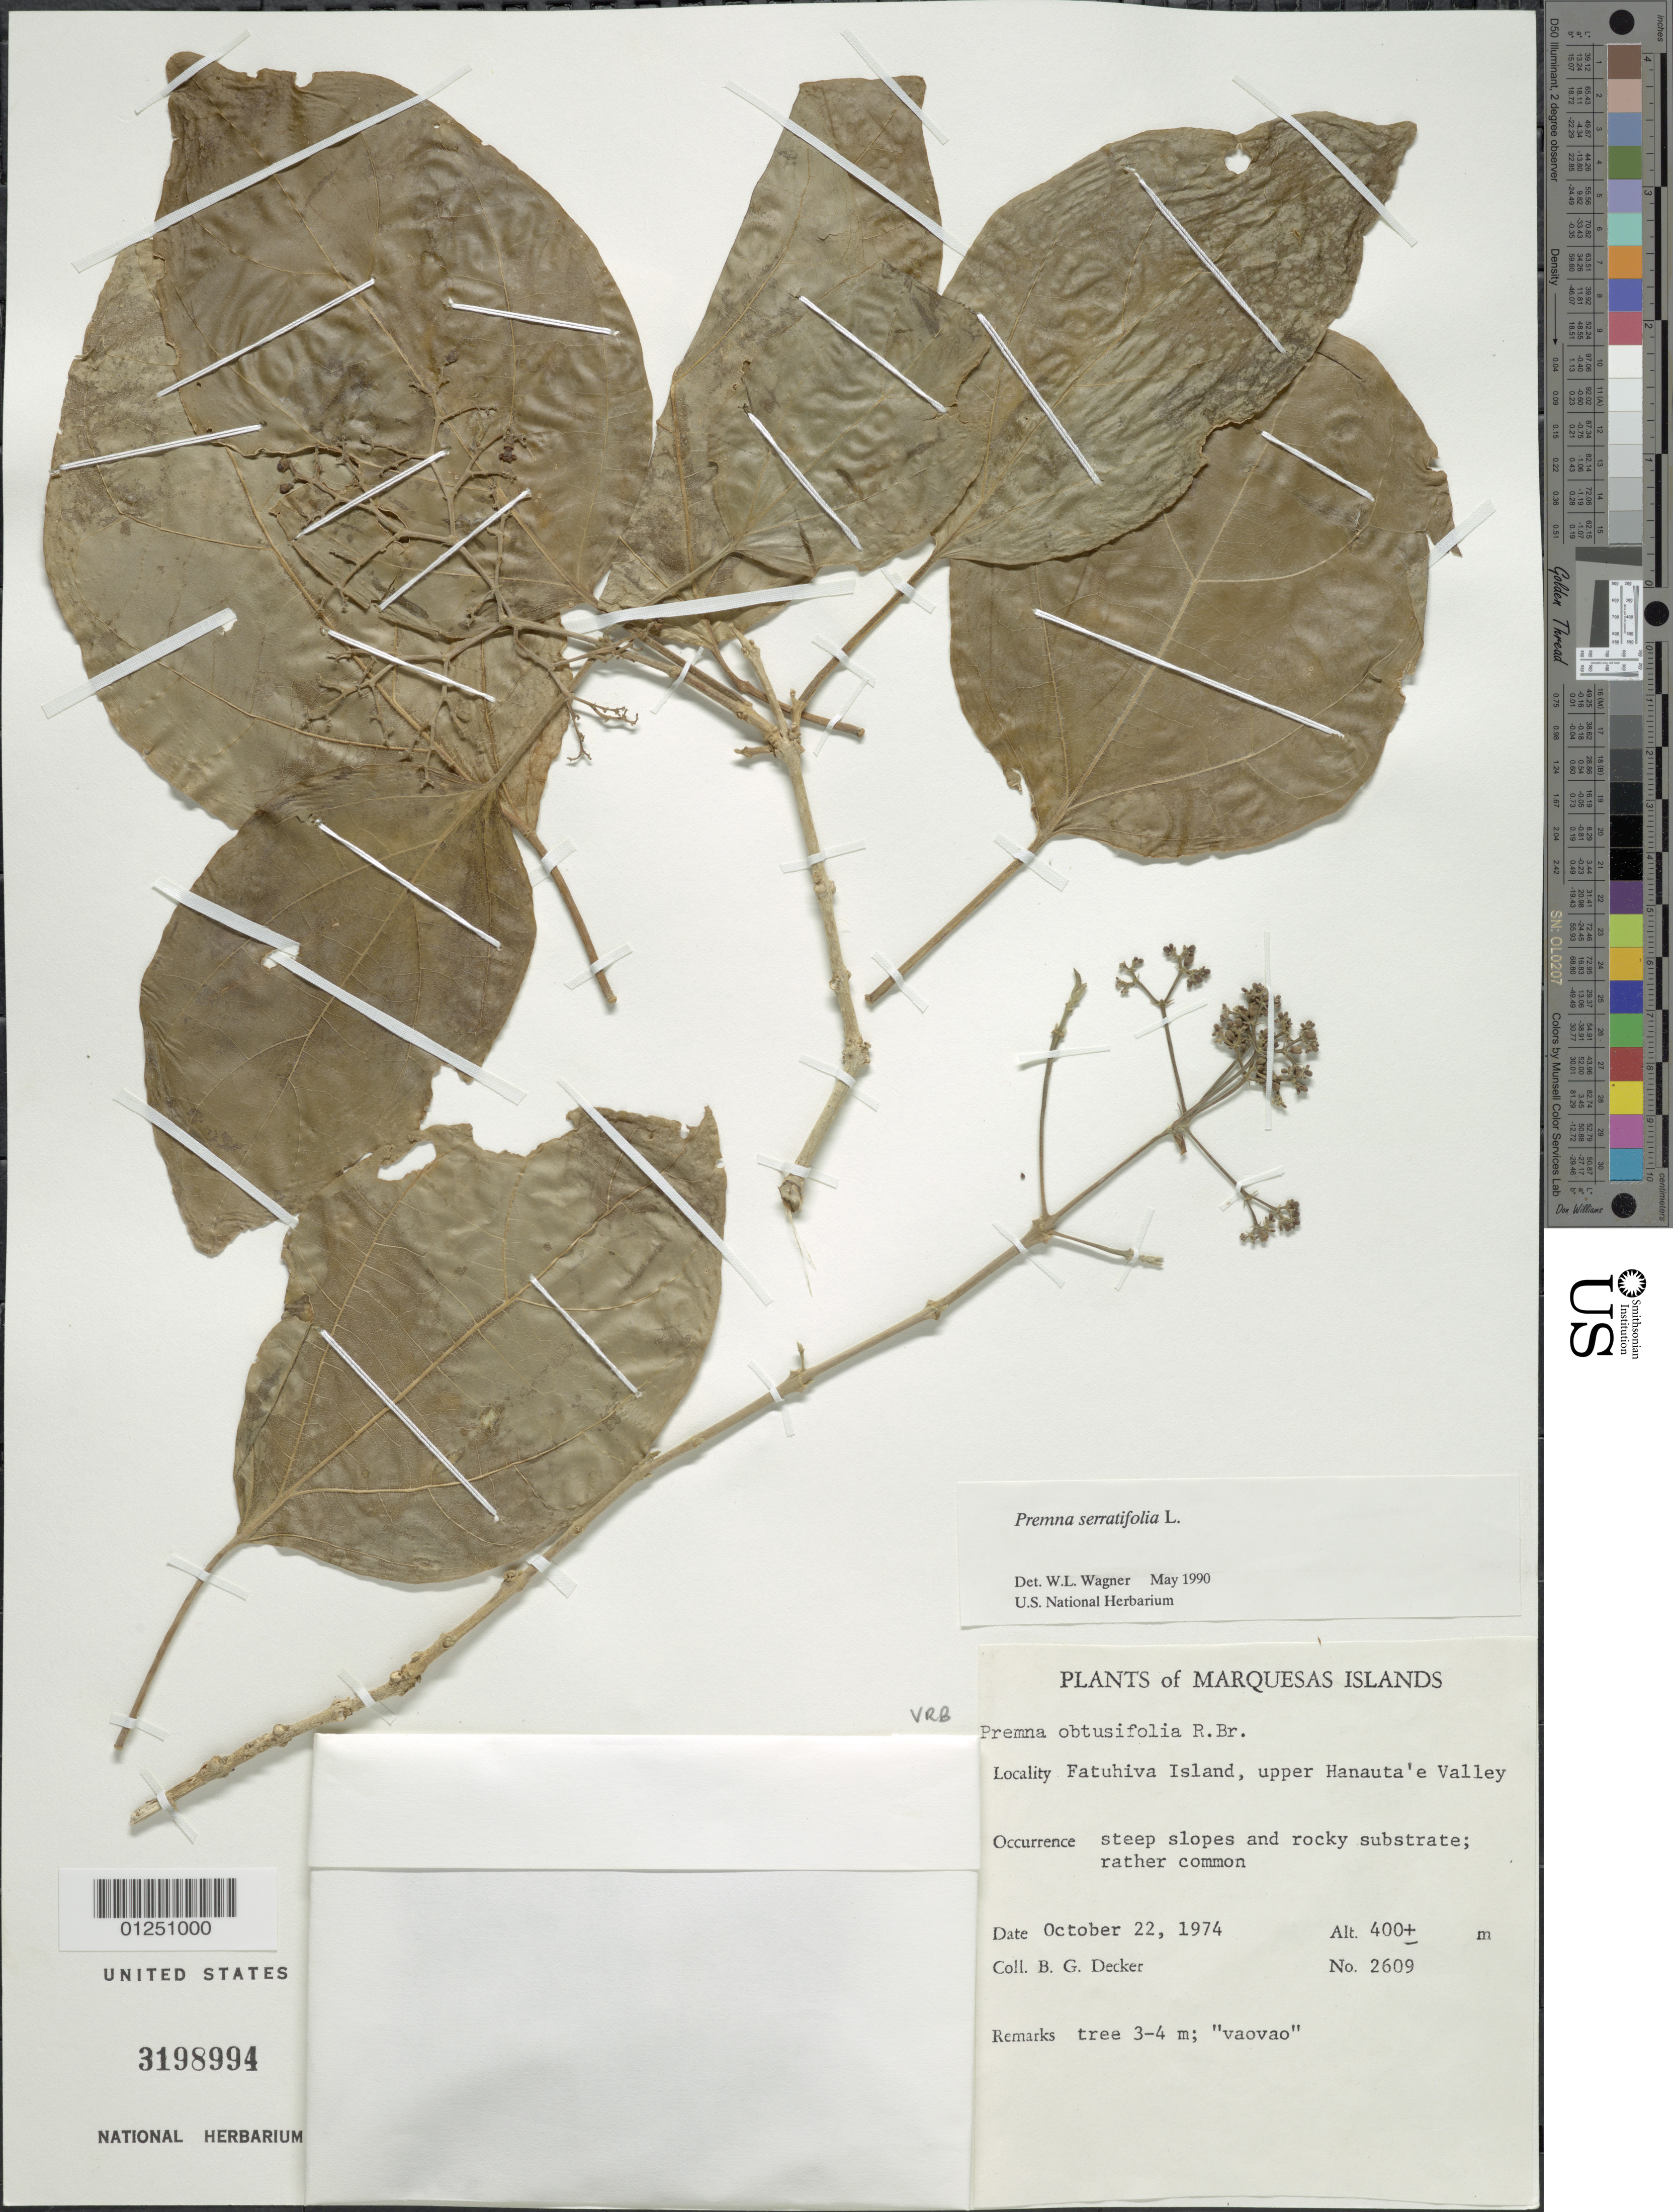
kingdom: Plantae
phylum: Tracheophyta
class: Magnoliopsida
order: Lamiales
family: Lamiaceae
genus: Premna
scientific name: Premna serratifolia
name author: L.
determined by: Wagner, W. L., (BOT), Smithsonian Institution - National Museum of Natural History (UNITED STATES)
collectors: B. G. Decker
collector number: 2609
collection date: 1974-10-22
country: French Polynesia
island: Fatu Hiva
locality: Upper Hanauta Valley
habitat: Steep slopes and rocky substrate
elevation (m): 400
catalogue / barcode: US 3198994